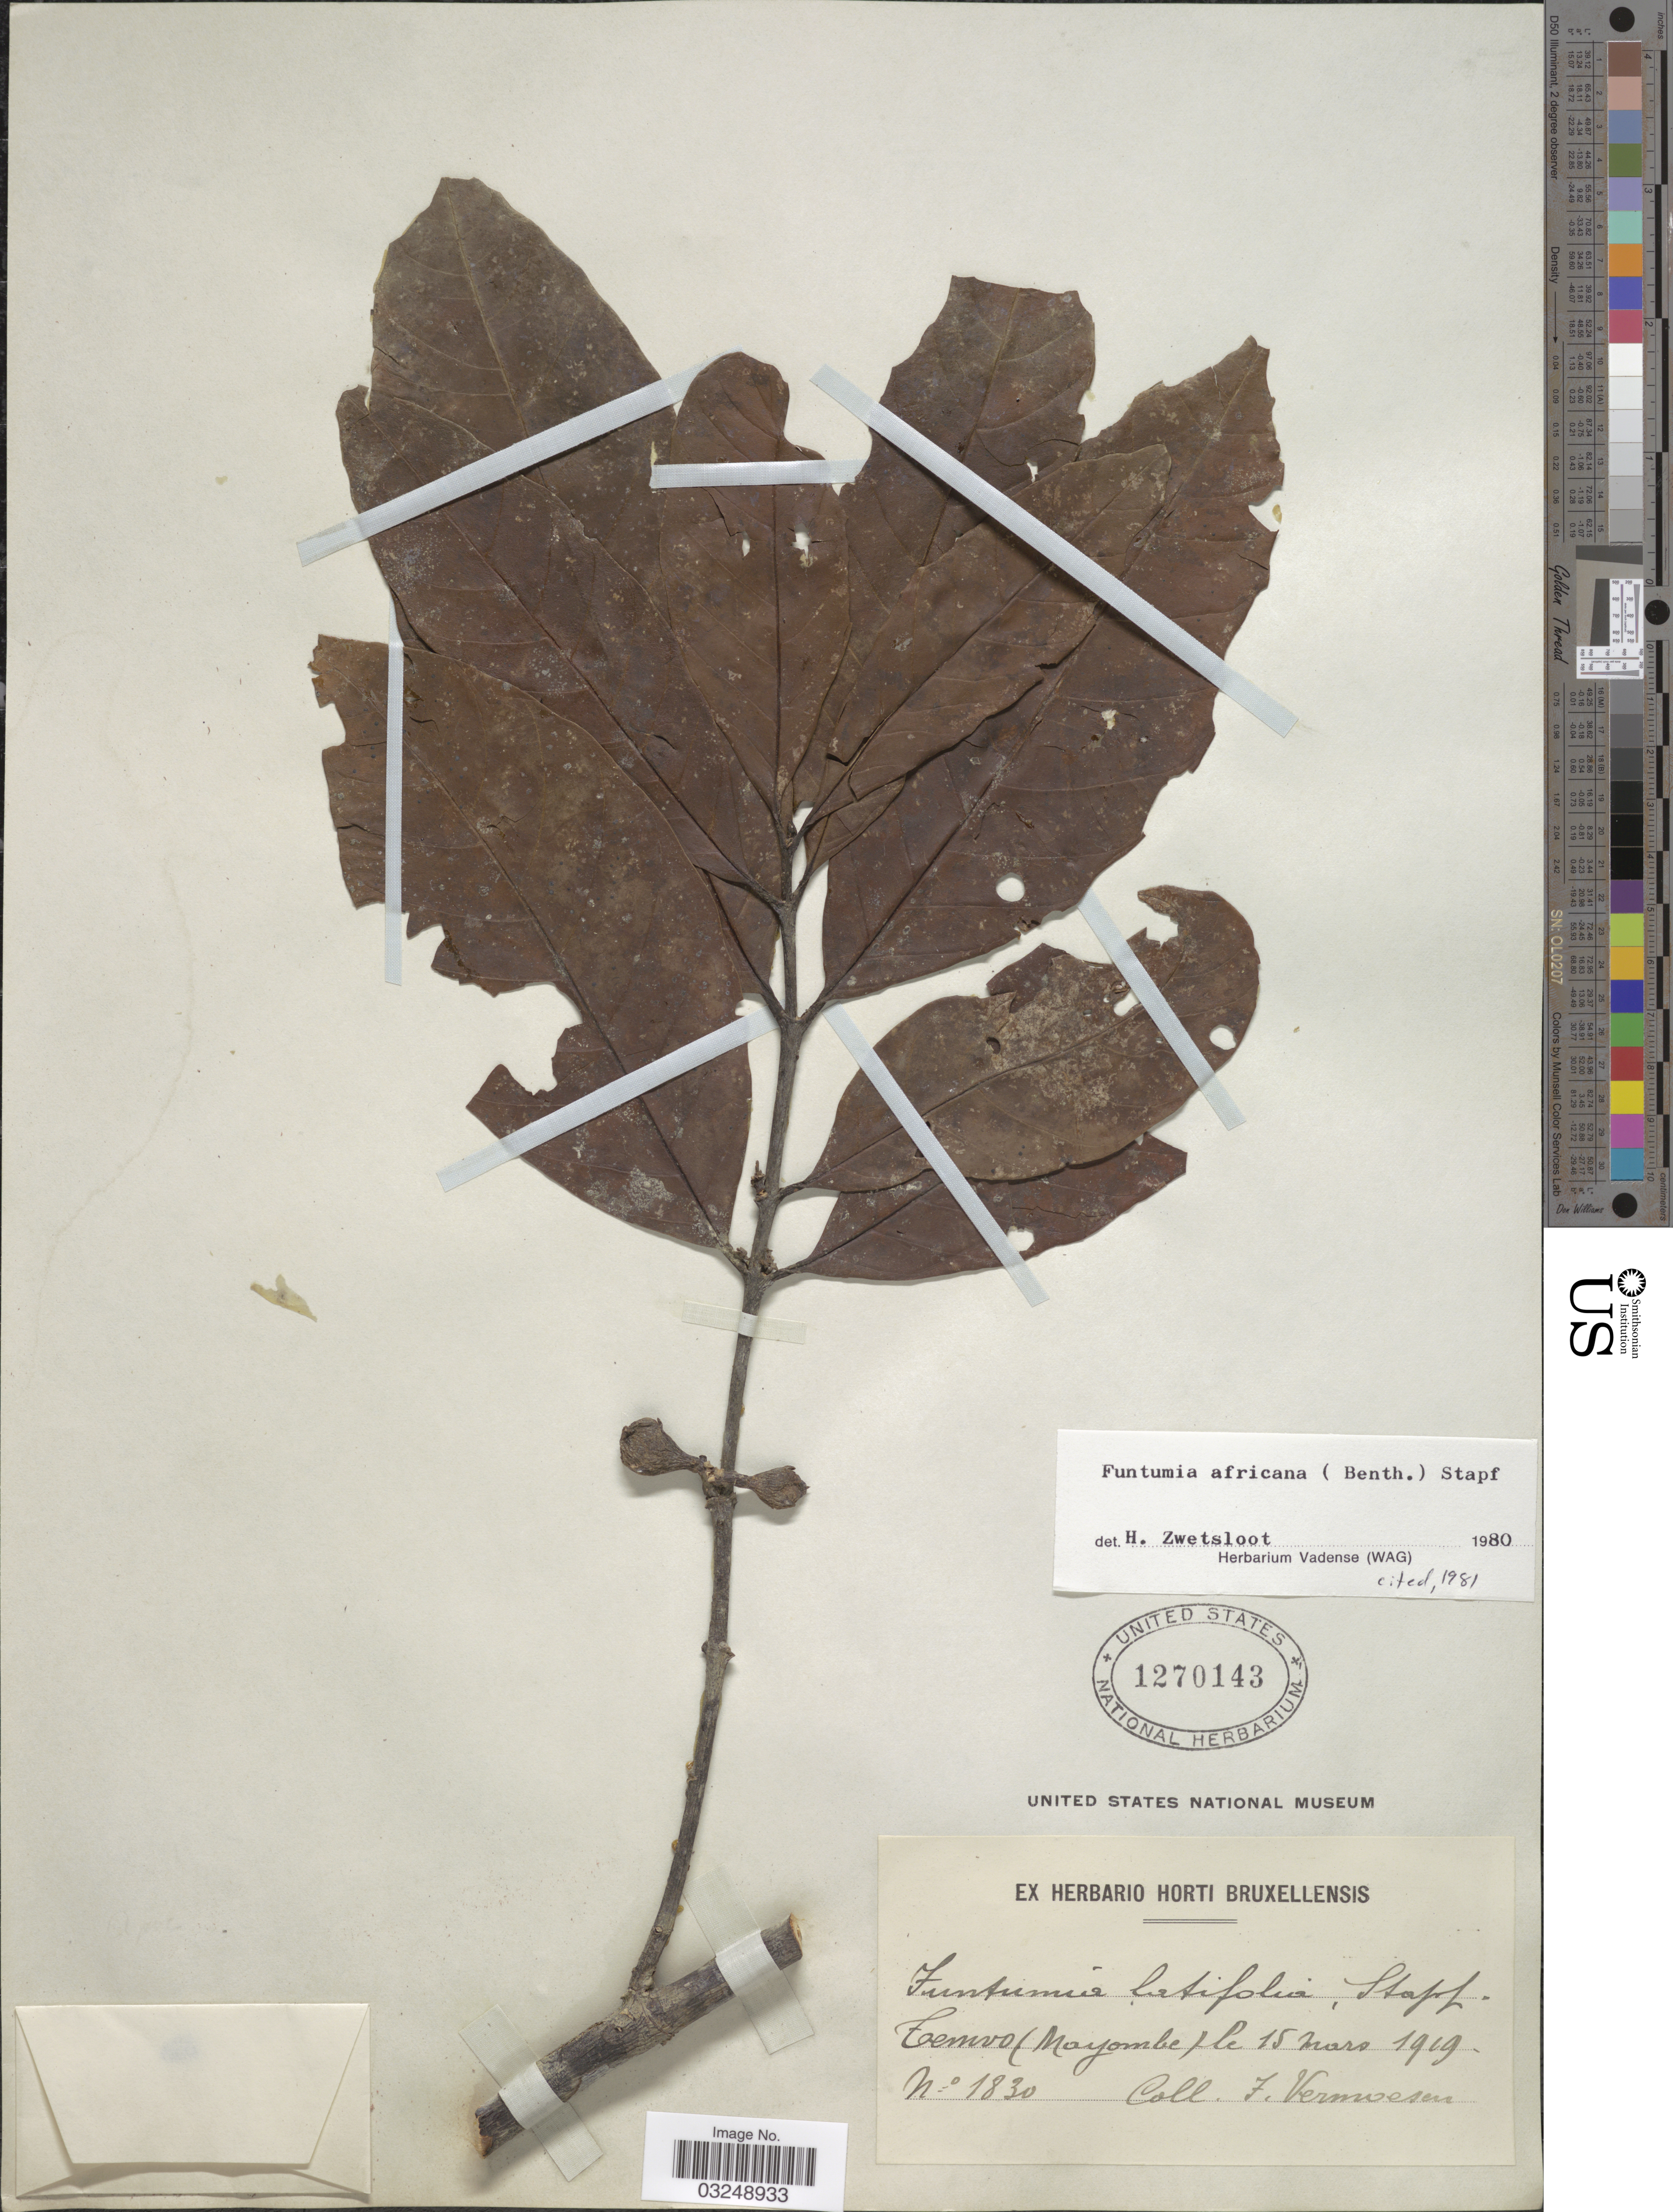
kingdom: Plantae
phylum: Tracheophyta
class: Magnoliopsida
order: Gentianales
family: Apocynaceae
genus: Funtumia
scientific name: Funtumia africana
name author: (Benth.) Stapf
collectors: C. Vermoesen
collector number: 1830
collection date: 1919-03-15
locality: Temvo [interpreted] (Mayombe).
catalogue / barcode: US 1270143